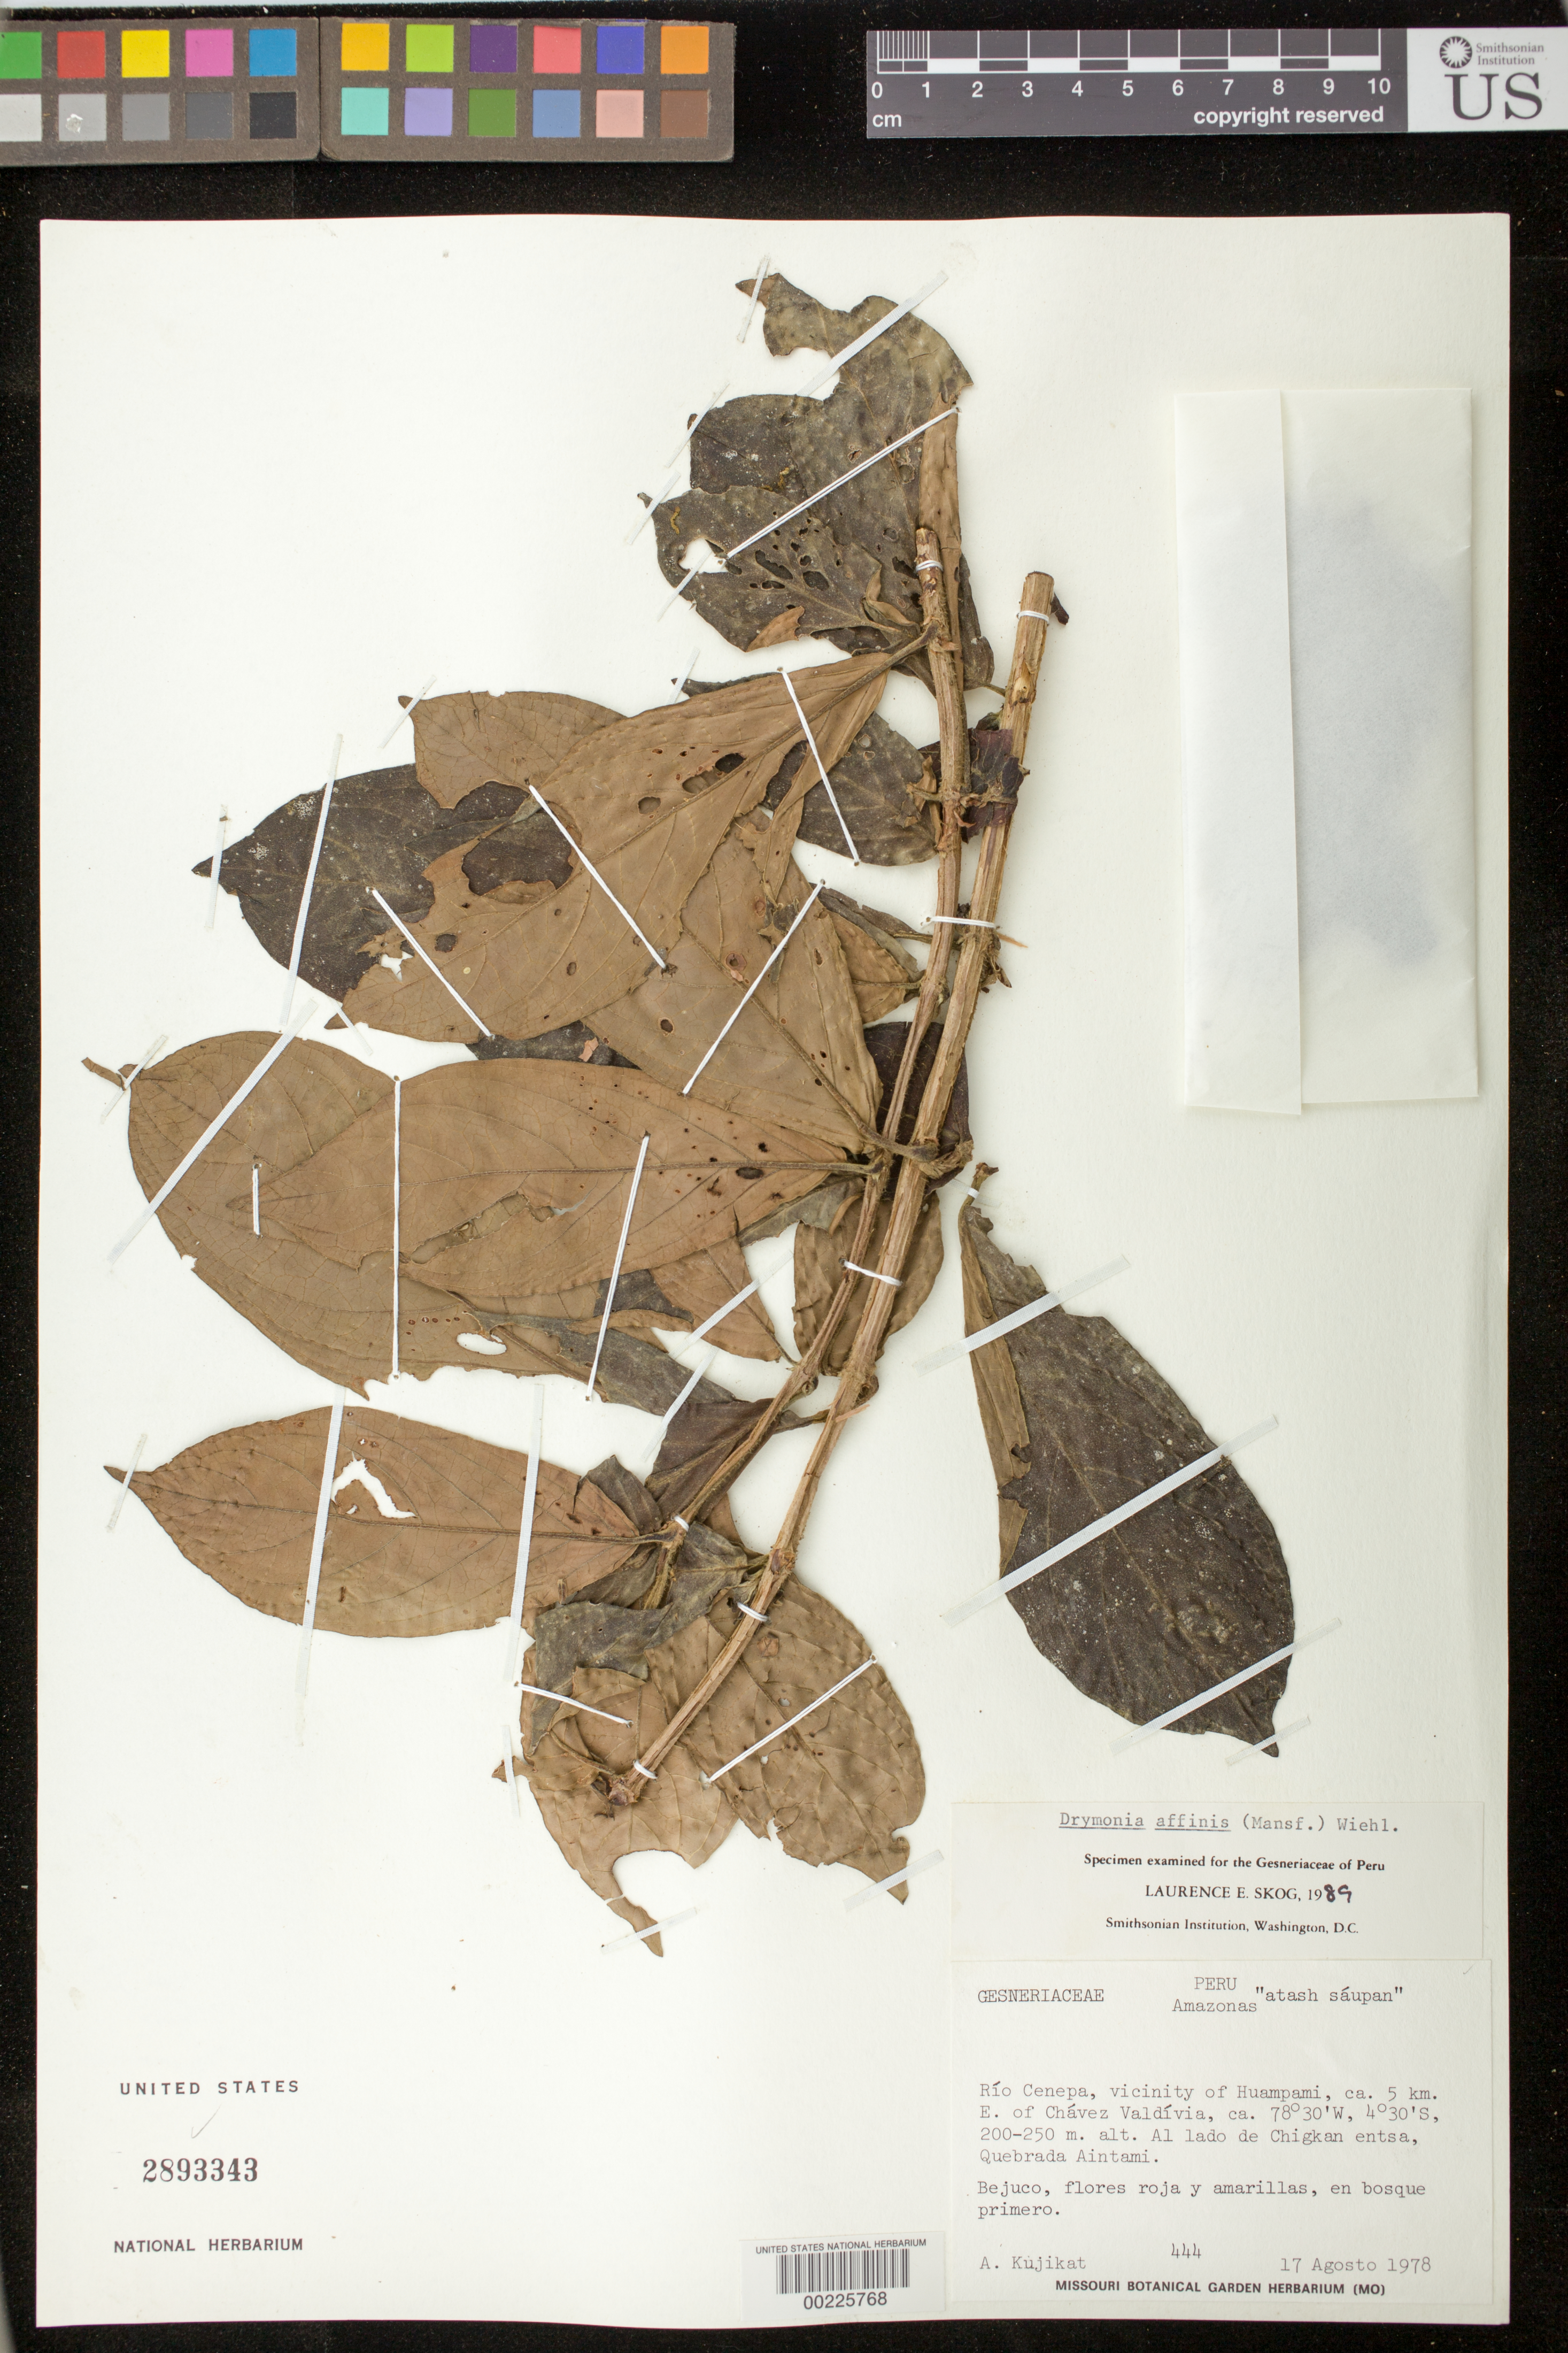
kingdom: Plantae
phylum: Tracheophyta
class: Magnoliopsida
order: Lamiales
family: Gesneriaceae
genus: Drymonia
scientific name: Drymonia affinis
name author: (Mansf.) Wiehler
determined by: Skog, Laurence E.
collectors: A. Kujikat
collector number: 444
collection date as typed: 17 Aug 1978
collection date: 1978-08-17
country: Peru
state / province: Amazonas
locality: Río Cenepa, vicinity of Huampami, ca. 5 km E of Chávez Valdívia; al lado de Chigkan entsa, Quebrada Aintami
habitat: En bosque primero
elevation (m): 200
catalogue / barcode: US 2893343